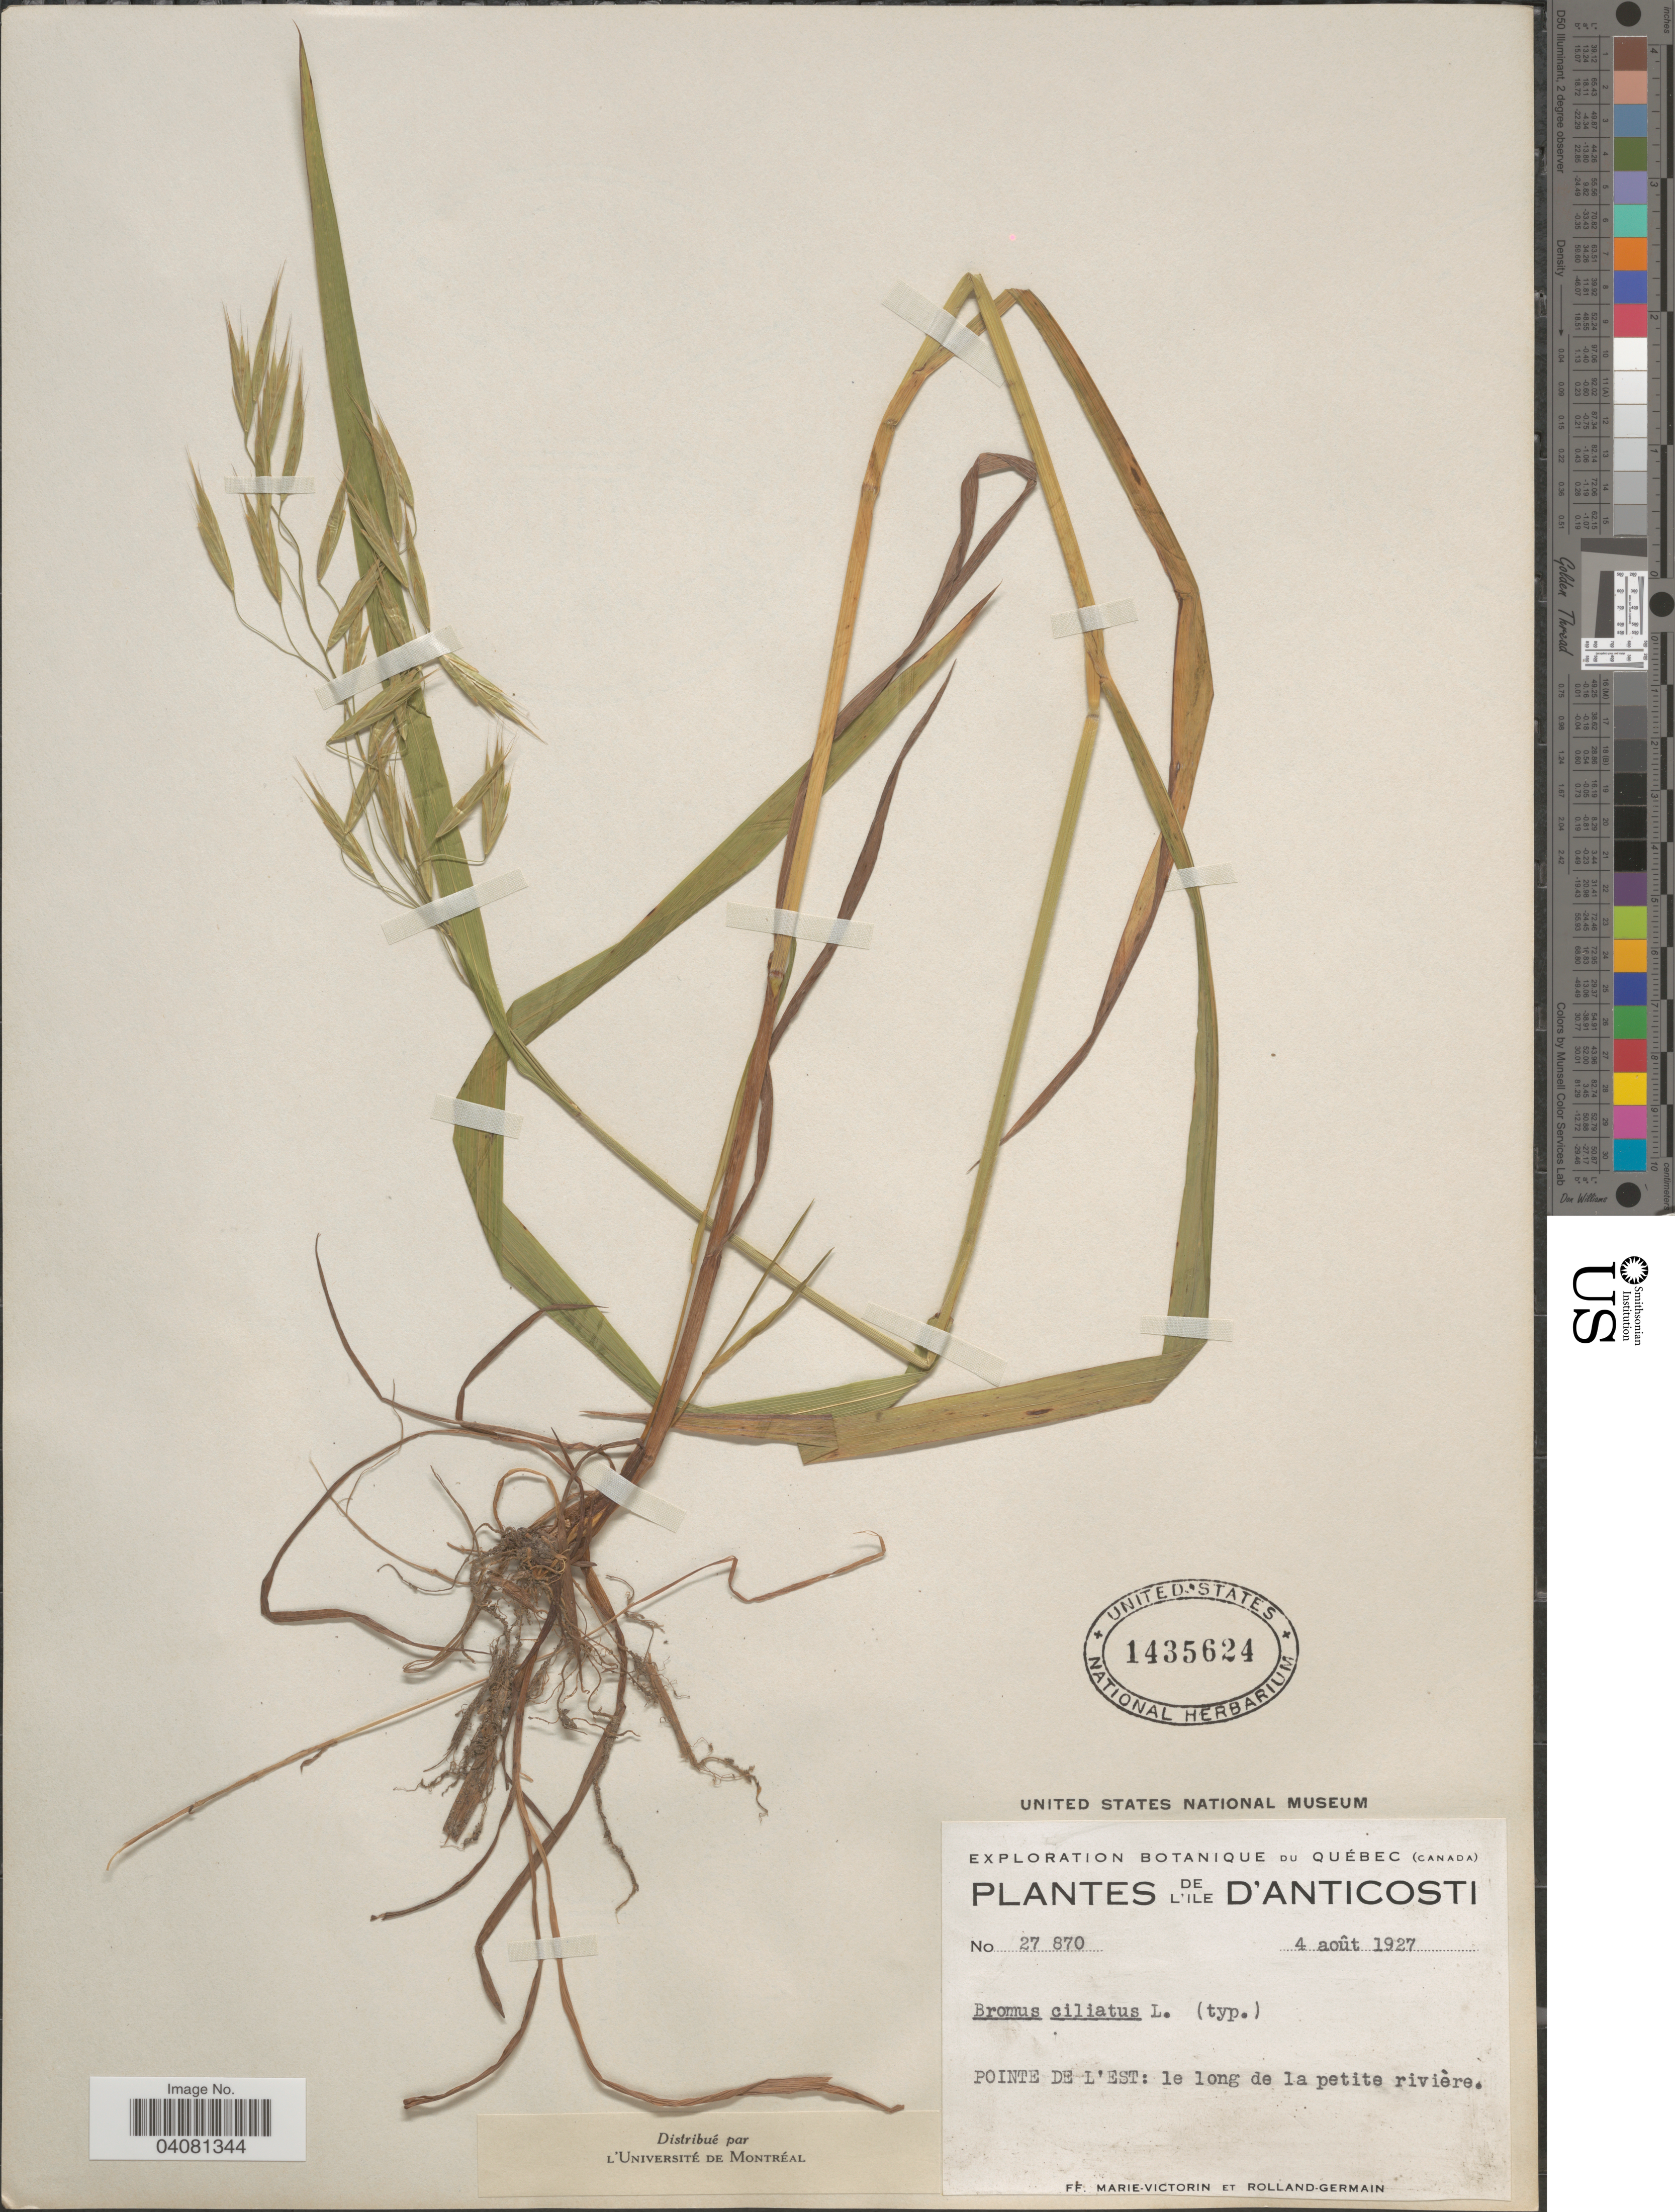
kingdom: Plantae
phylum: Tracheophyta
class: Liliopsida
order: Poales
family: Poaceae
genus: Bromus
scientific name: Bromus ciliatus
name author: L.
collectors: F. Marie-Victorin & Rolland-Germain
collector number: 27870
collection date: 1927-08-04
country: Canada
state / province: Quebec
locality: Exploration Botanique du Québec. L'ile d'Anticosta. Pointe de L'est: le long de la petite rivière.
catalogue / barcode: US 1435624